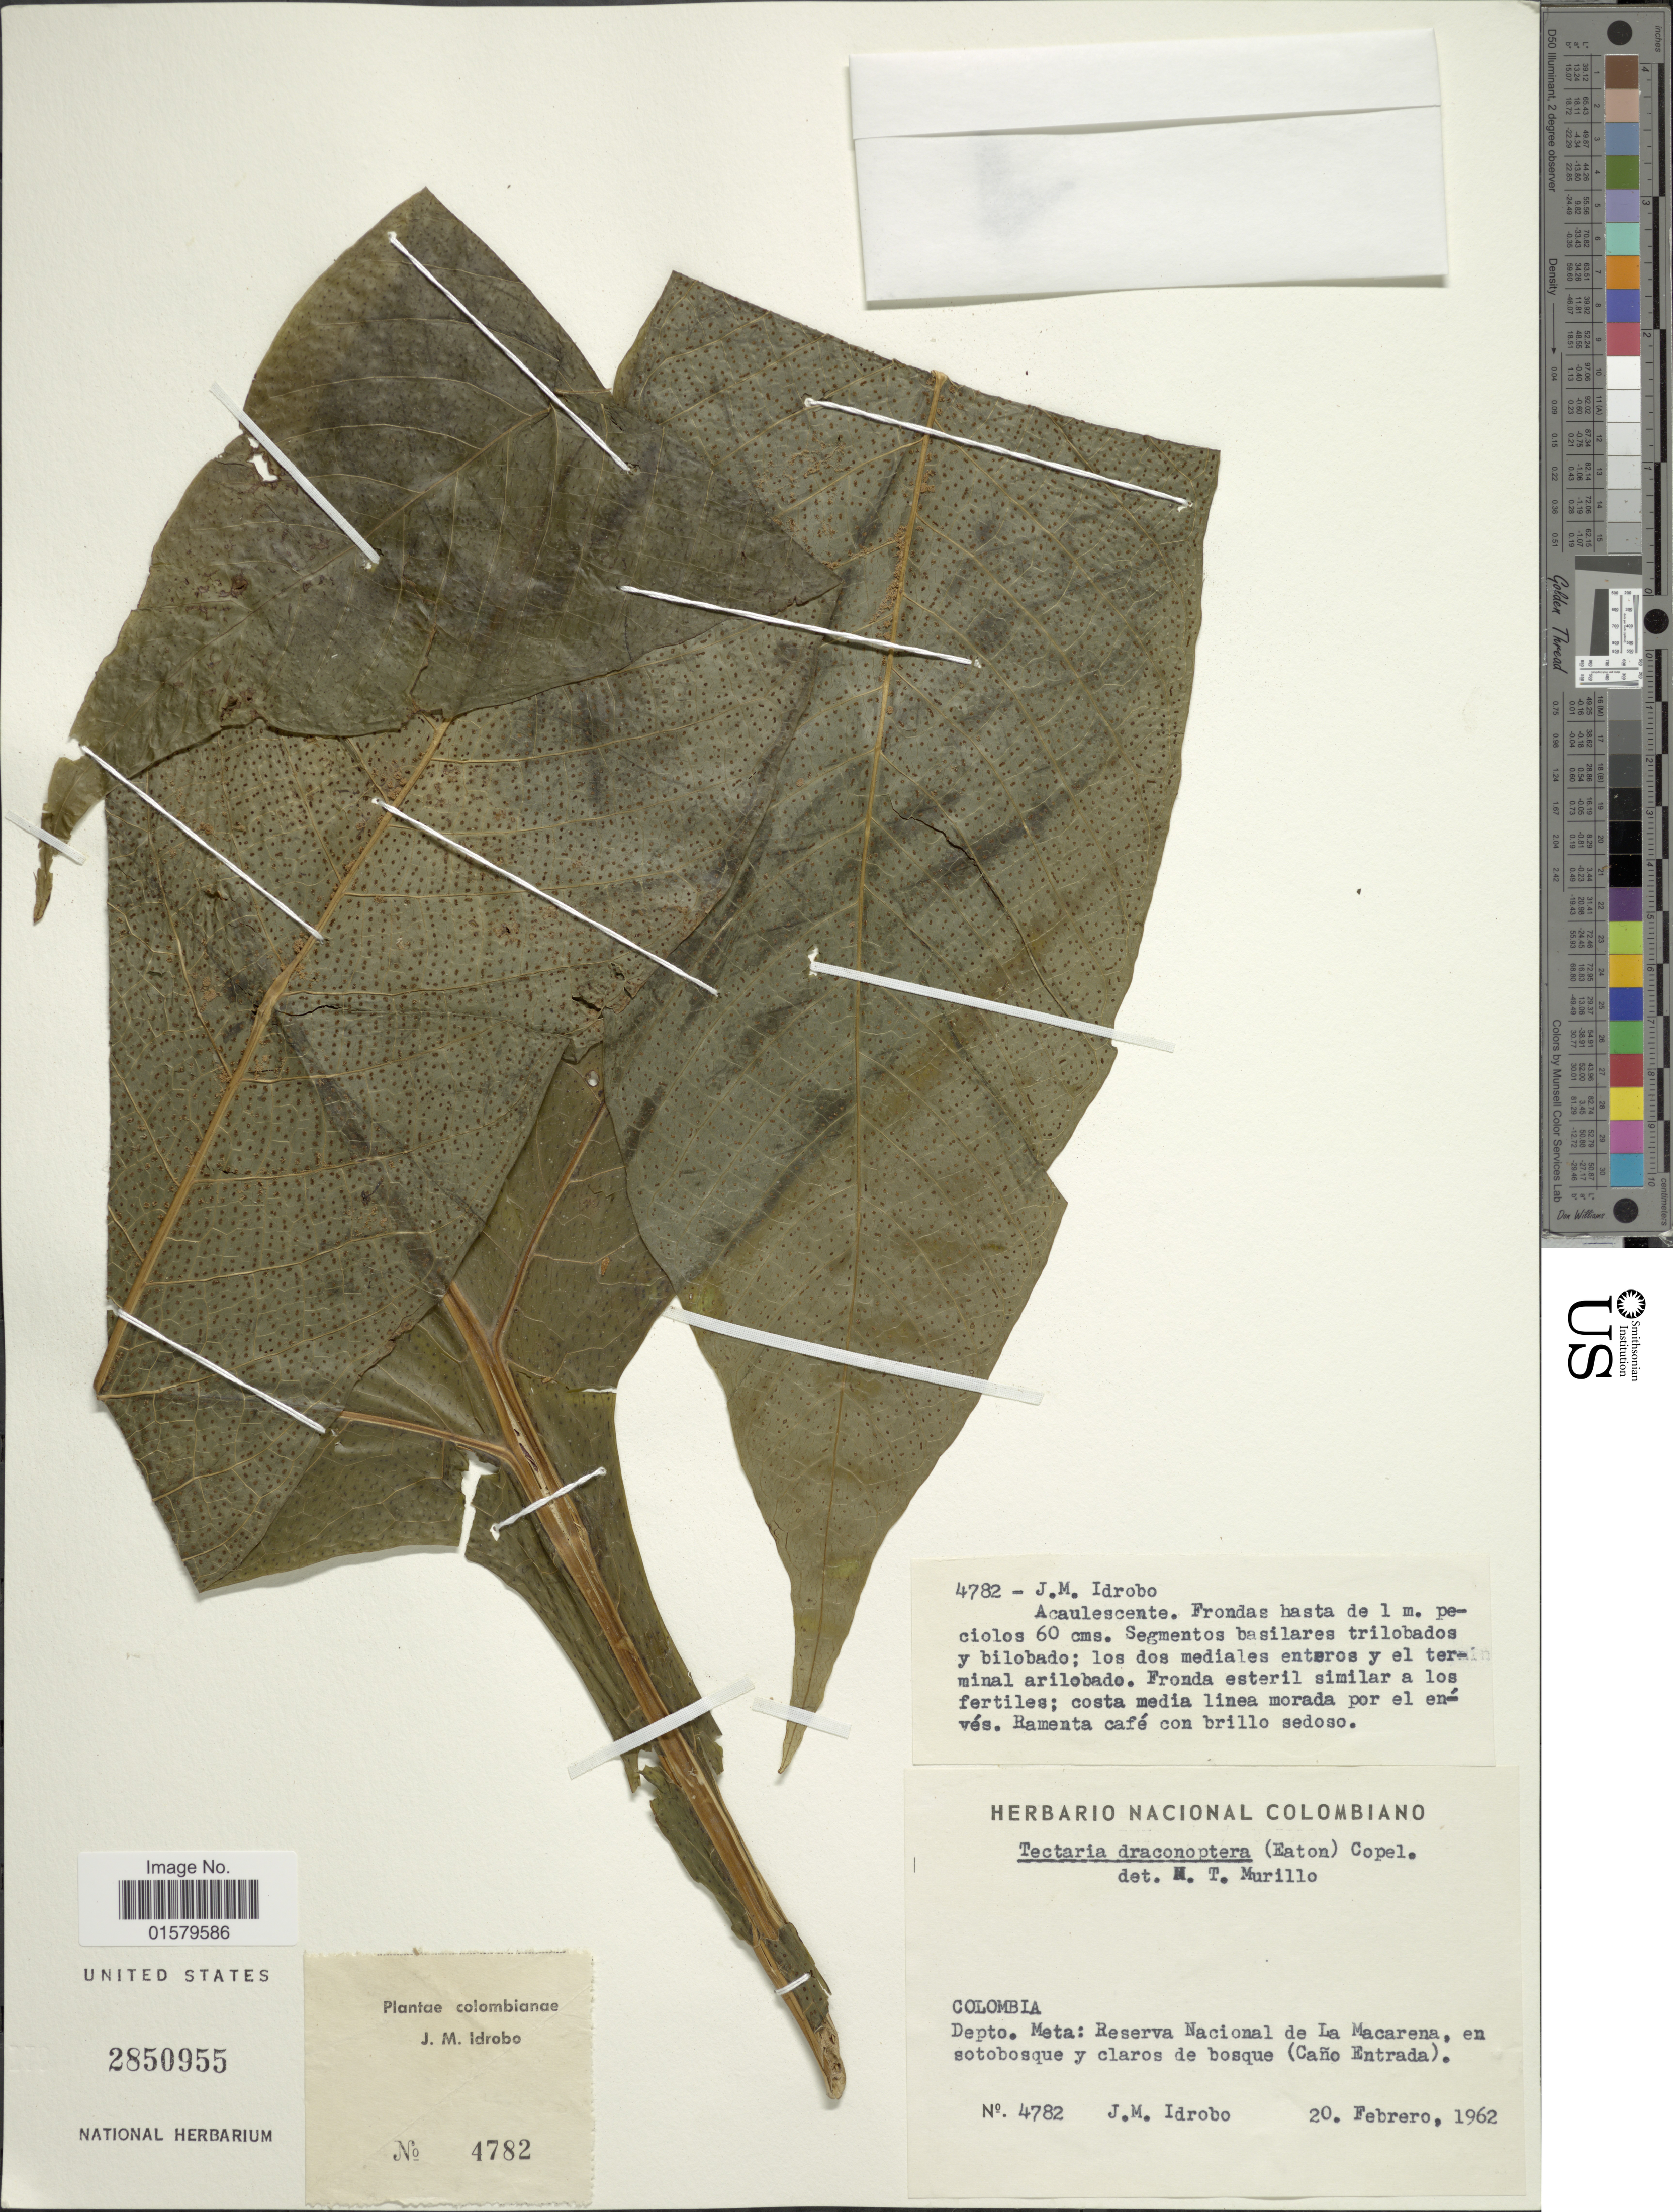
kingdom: Plantae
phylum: Tracheophyta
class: Polypodiopsida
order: Polypodiales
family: Tectariaceae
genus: Tectaria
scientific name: Tectaria draconoptera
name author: (D.C. Eaton) Copel.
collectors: J. M. Idrobo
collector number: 4782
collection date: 1962-02-20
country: Colombia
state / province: Meta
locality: Reserva Nacioncal de La Macarena, en sotoboqsue y claros de bosque (Cano Entrada)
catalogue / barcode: US 2850955